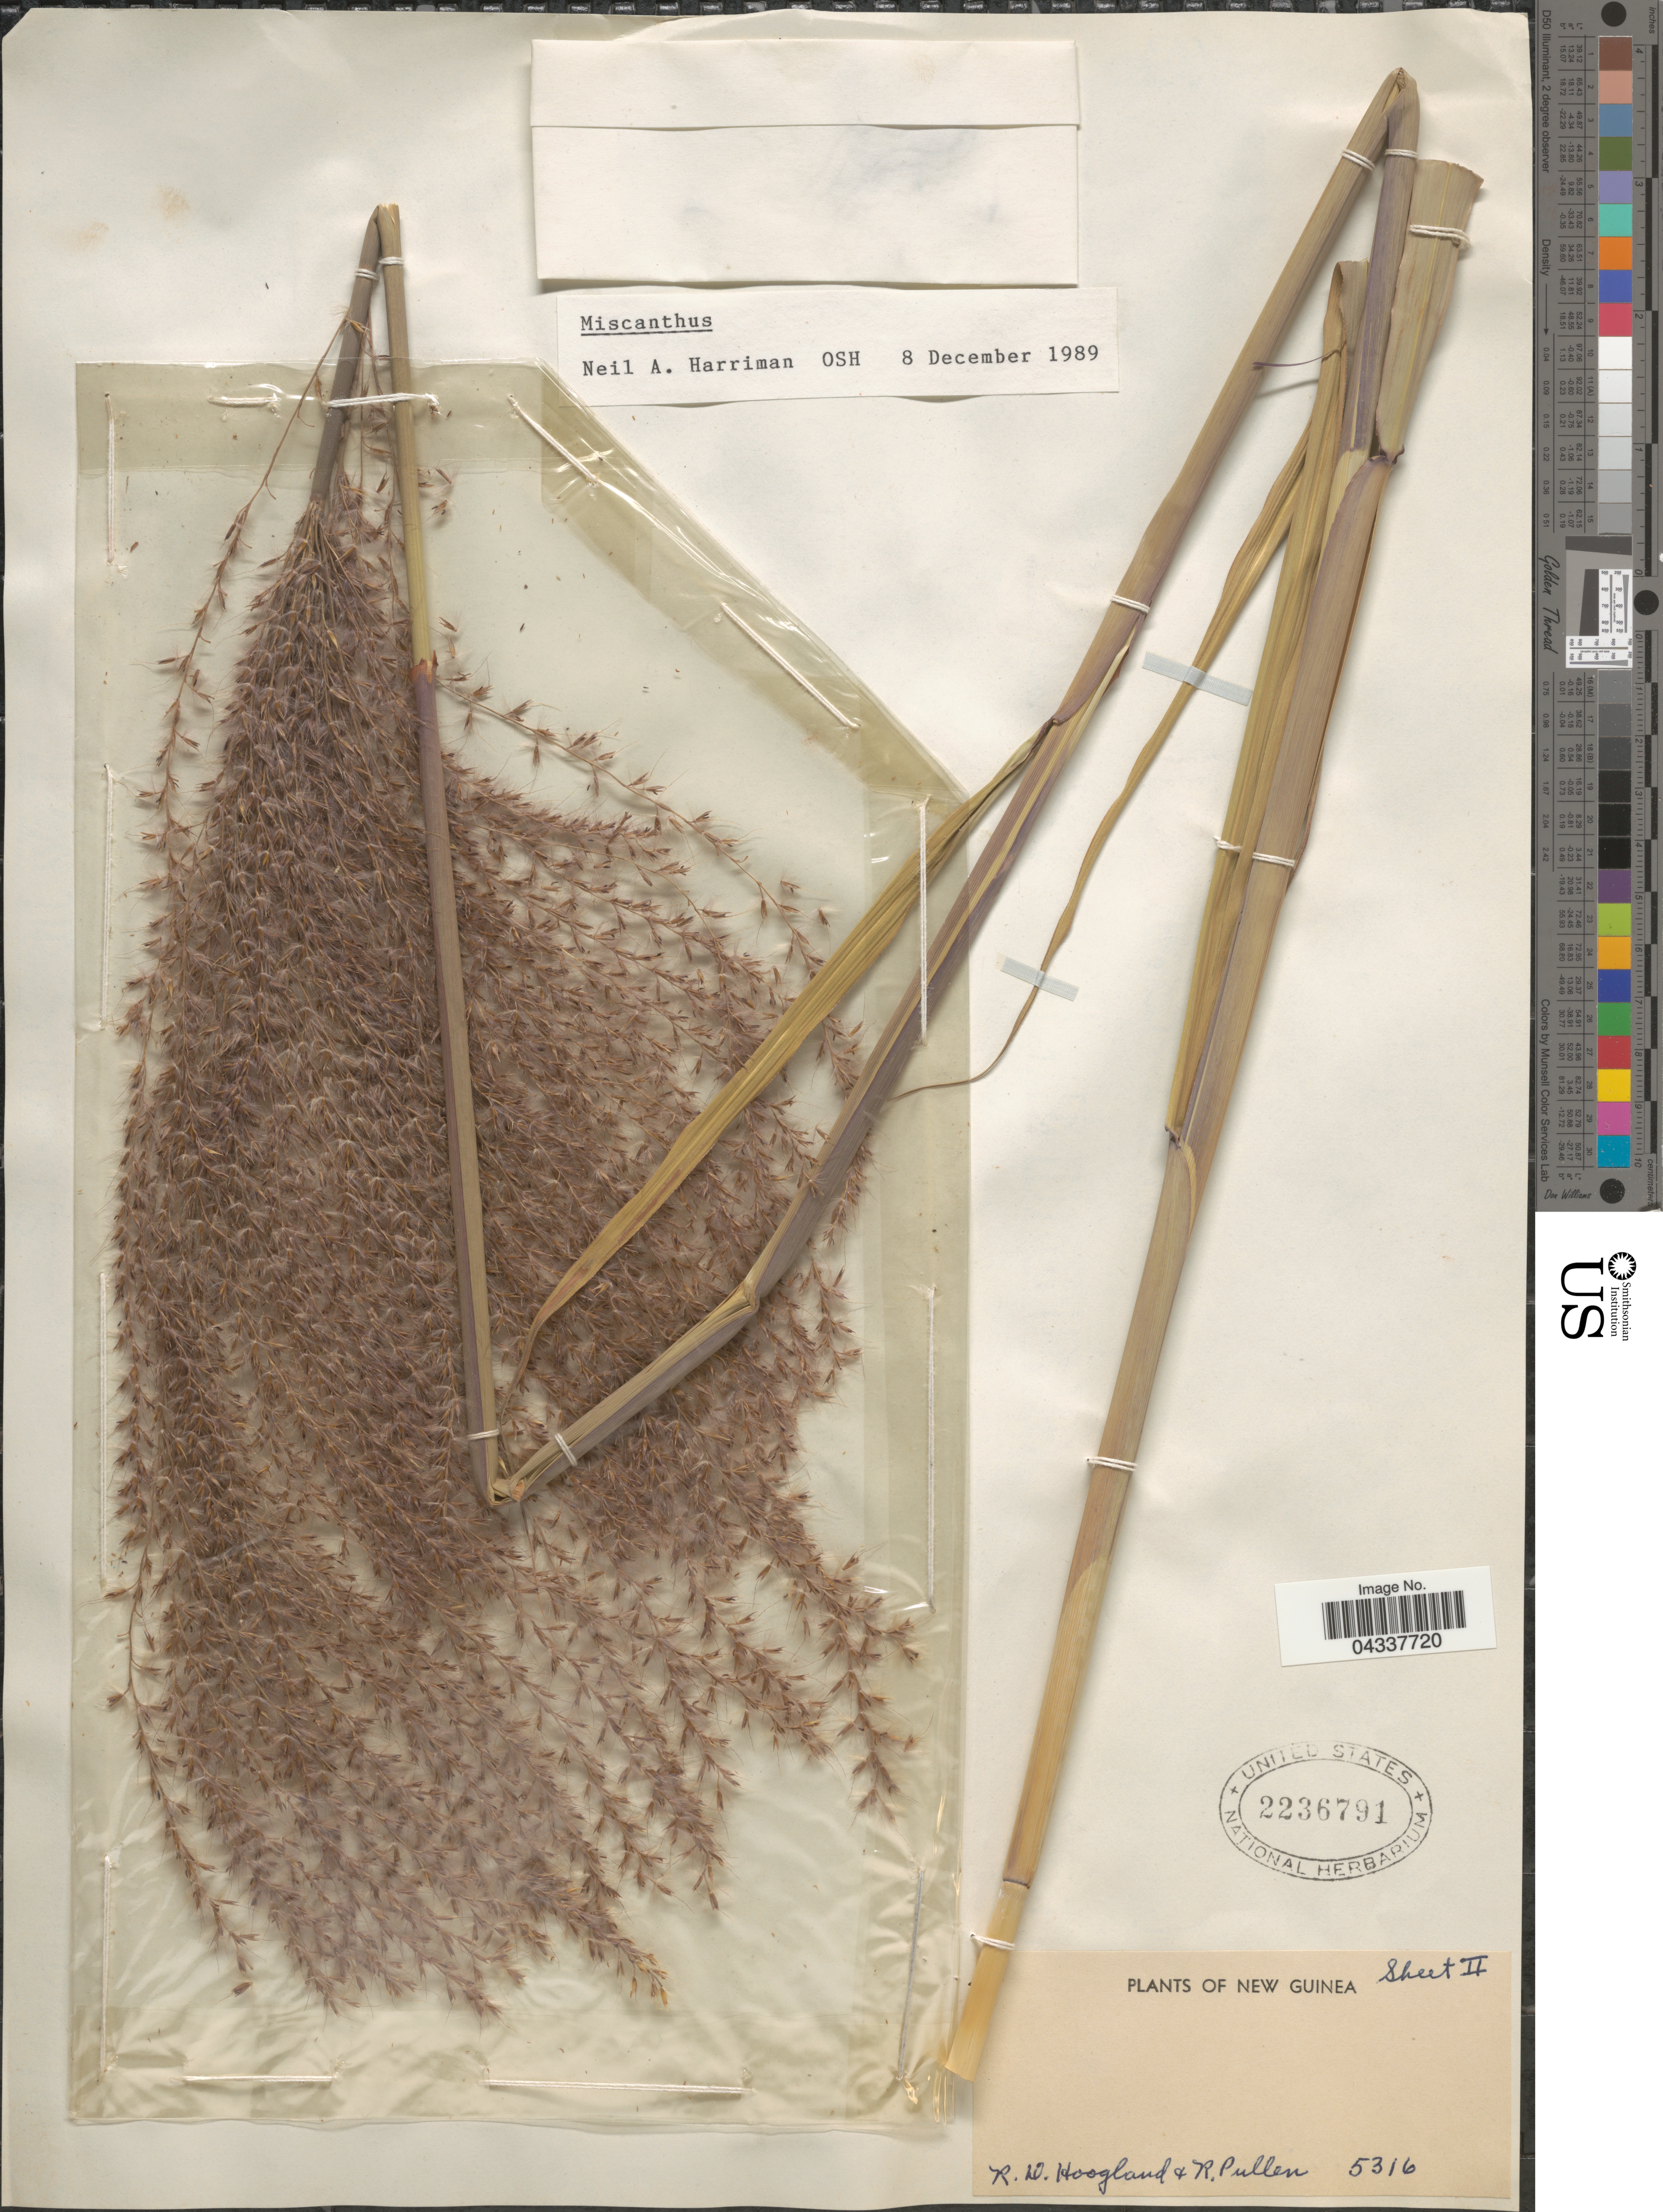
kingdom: Plantae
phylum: Tracheophyta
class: Liliopsida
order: Poales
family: Poaceae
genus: Miscanthus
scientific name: Miscanthus sp.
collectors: R. D. Hoogland & R. Pullen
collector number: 5316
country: Papua New Guinea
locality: New Guinea.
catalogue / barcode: US 2236791